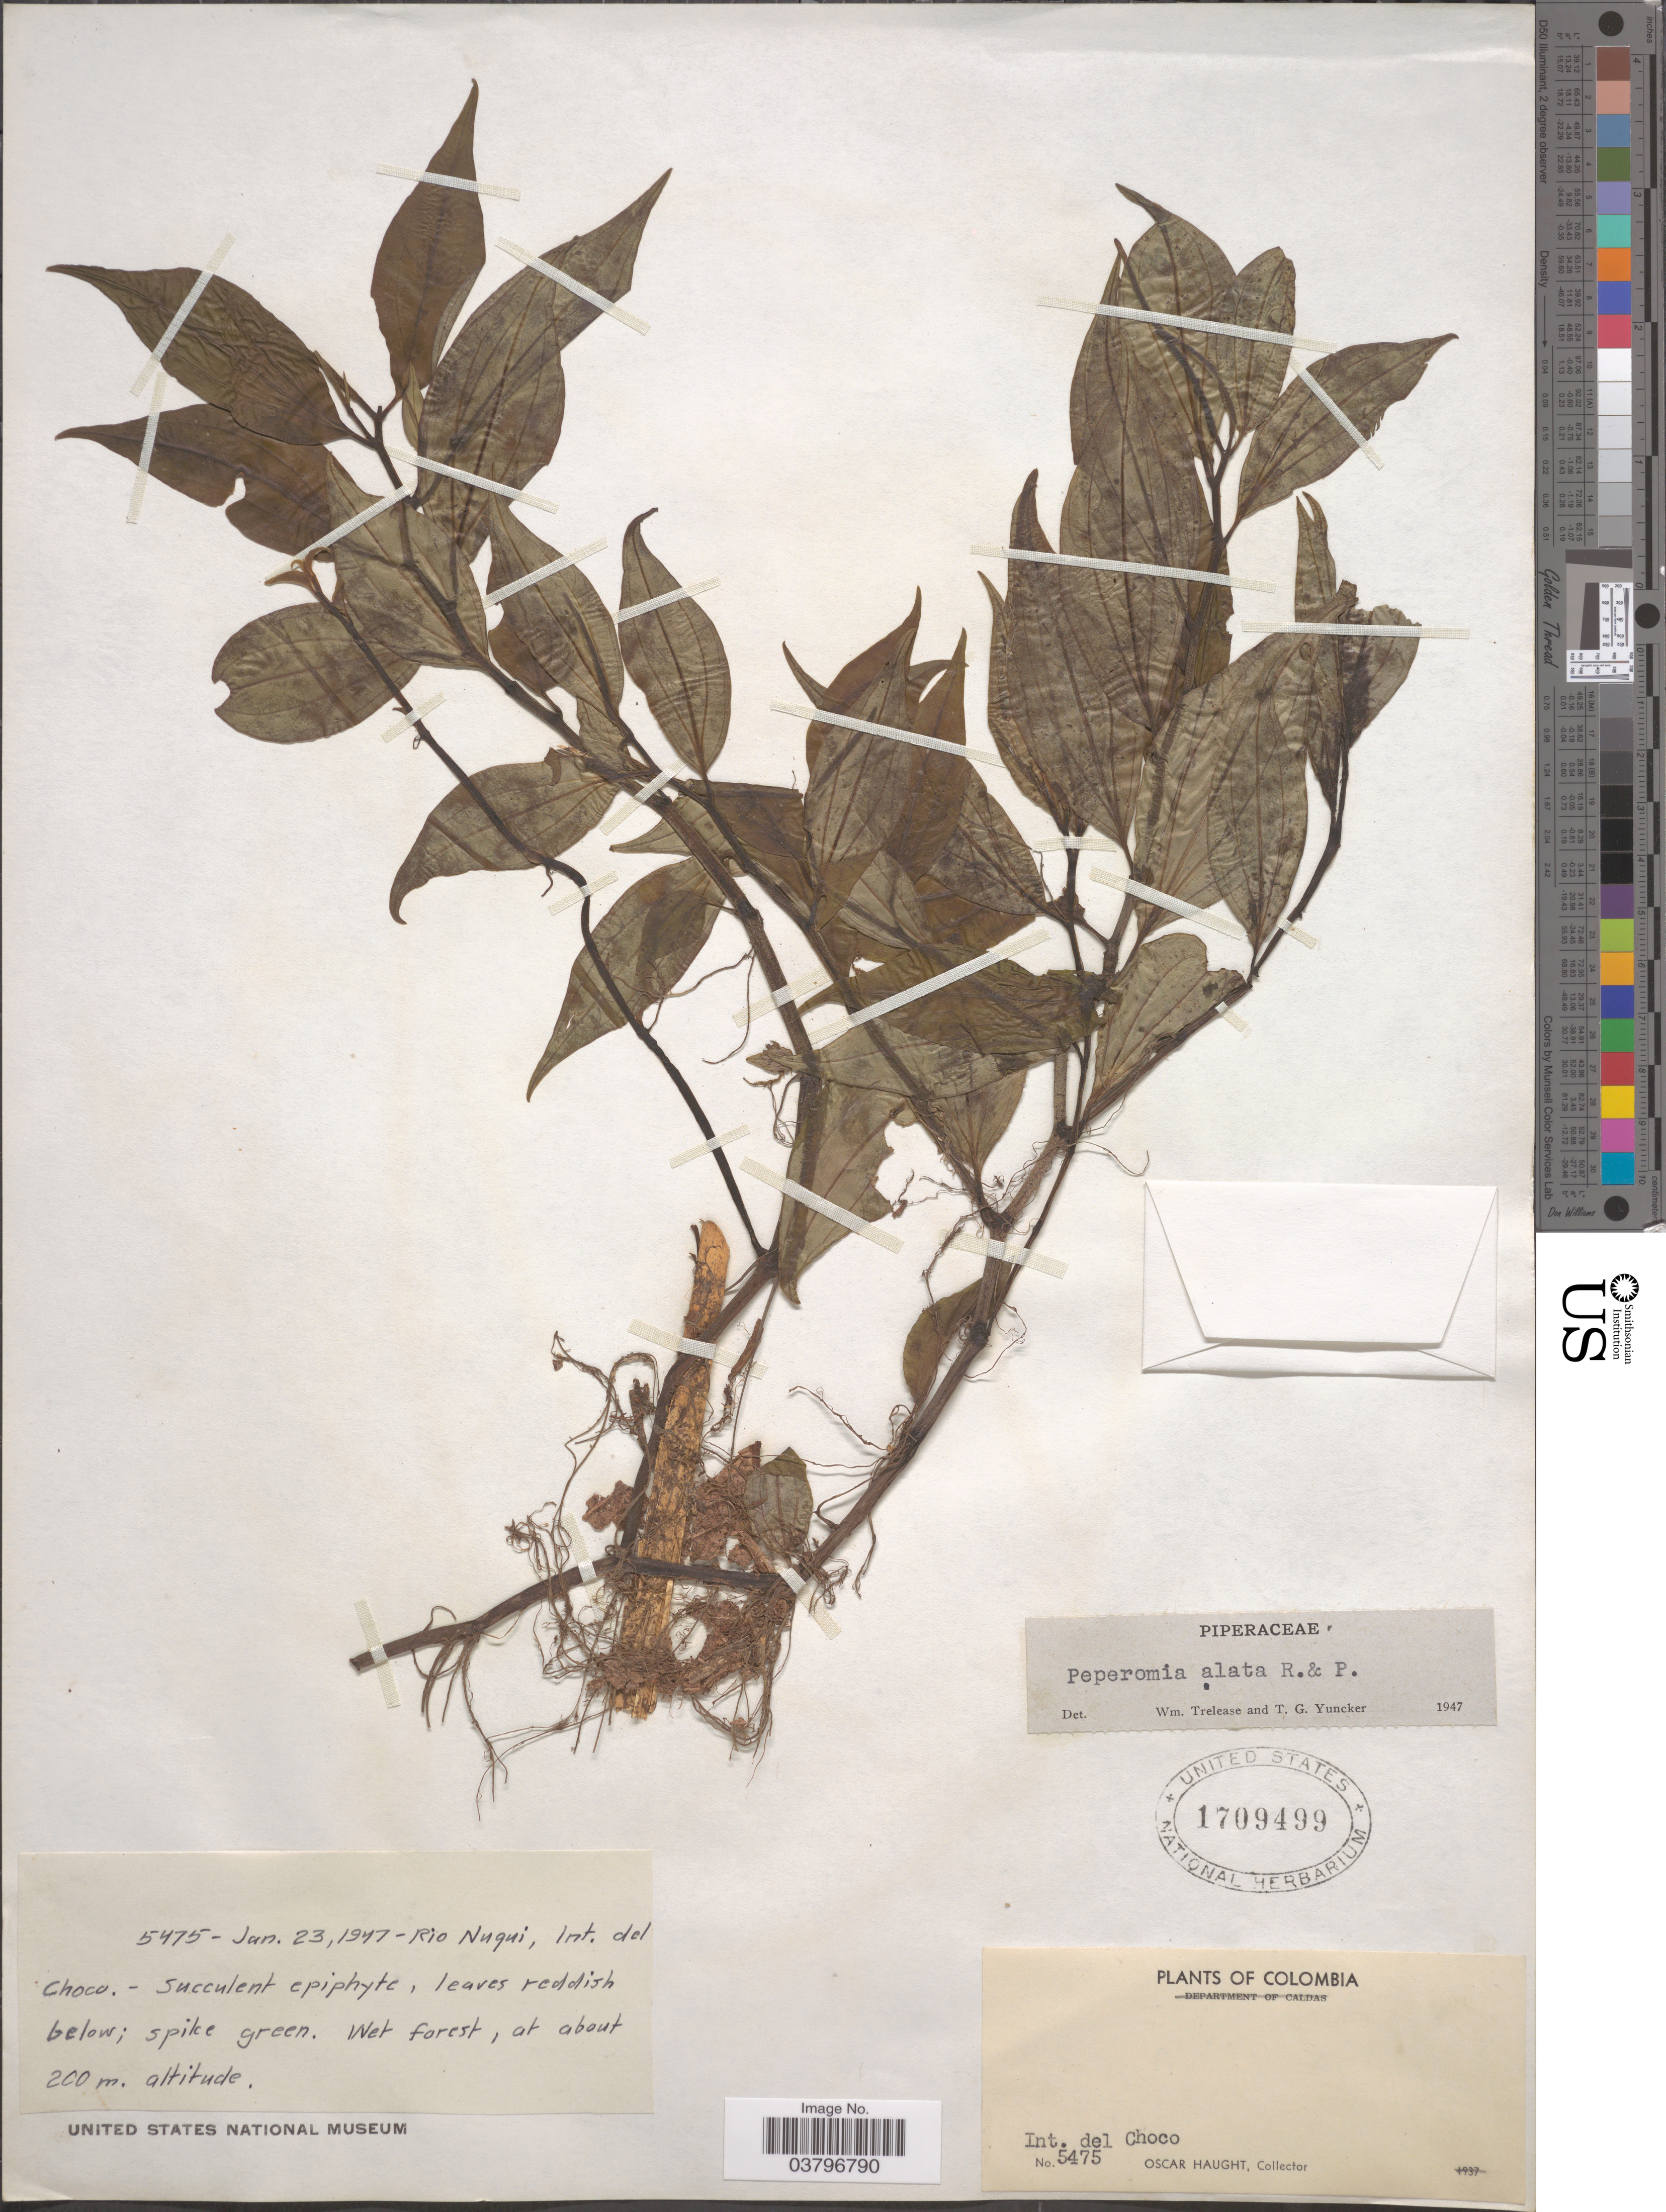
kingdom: Plantae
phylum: Tracheophyta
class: Magnoliopsida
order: Piperales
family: Piperaceae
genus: Peperomia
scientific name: Peperomia alata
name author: Ruiz & Pav.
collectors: O. Haught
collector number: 5475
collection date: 1947-01-23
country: Colombia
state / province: Chocó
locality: Int. del Choco. Rio Nuqui.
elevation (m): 200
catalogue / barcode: US 1709499